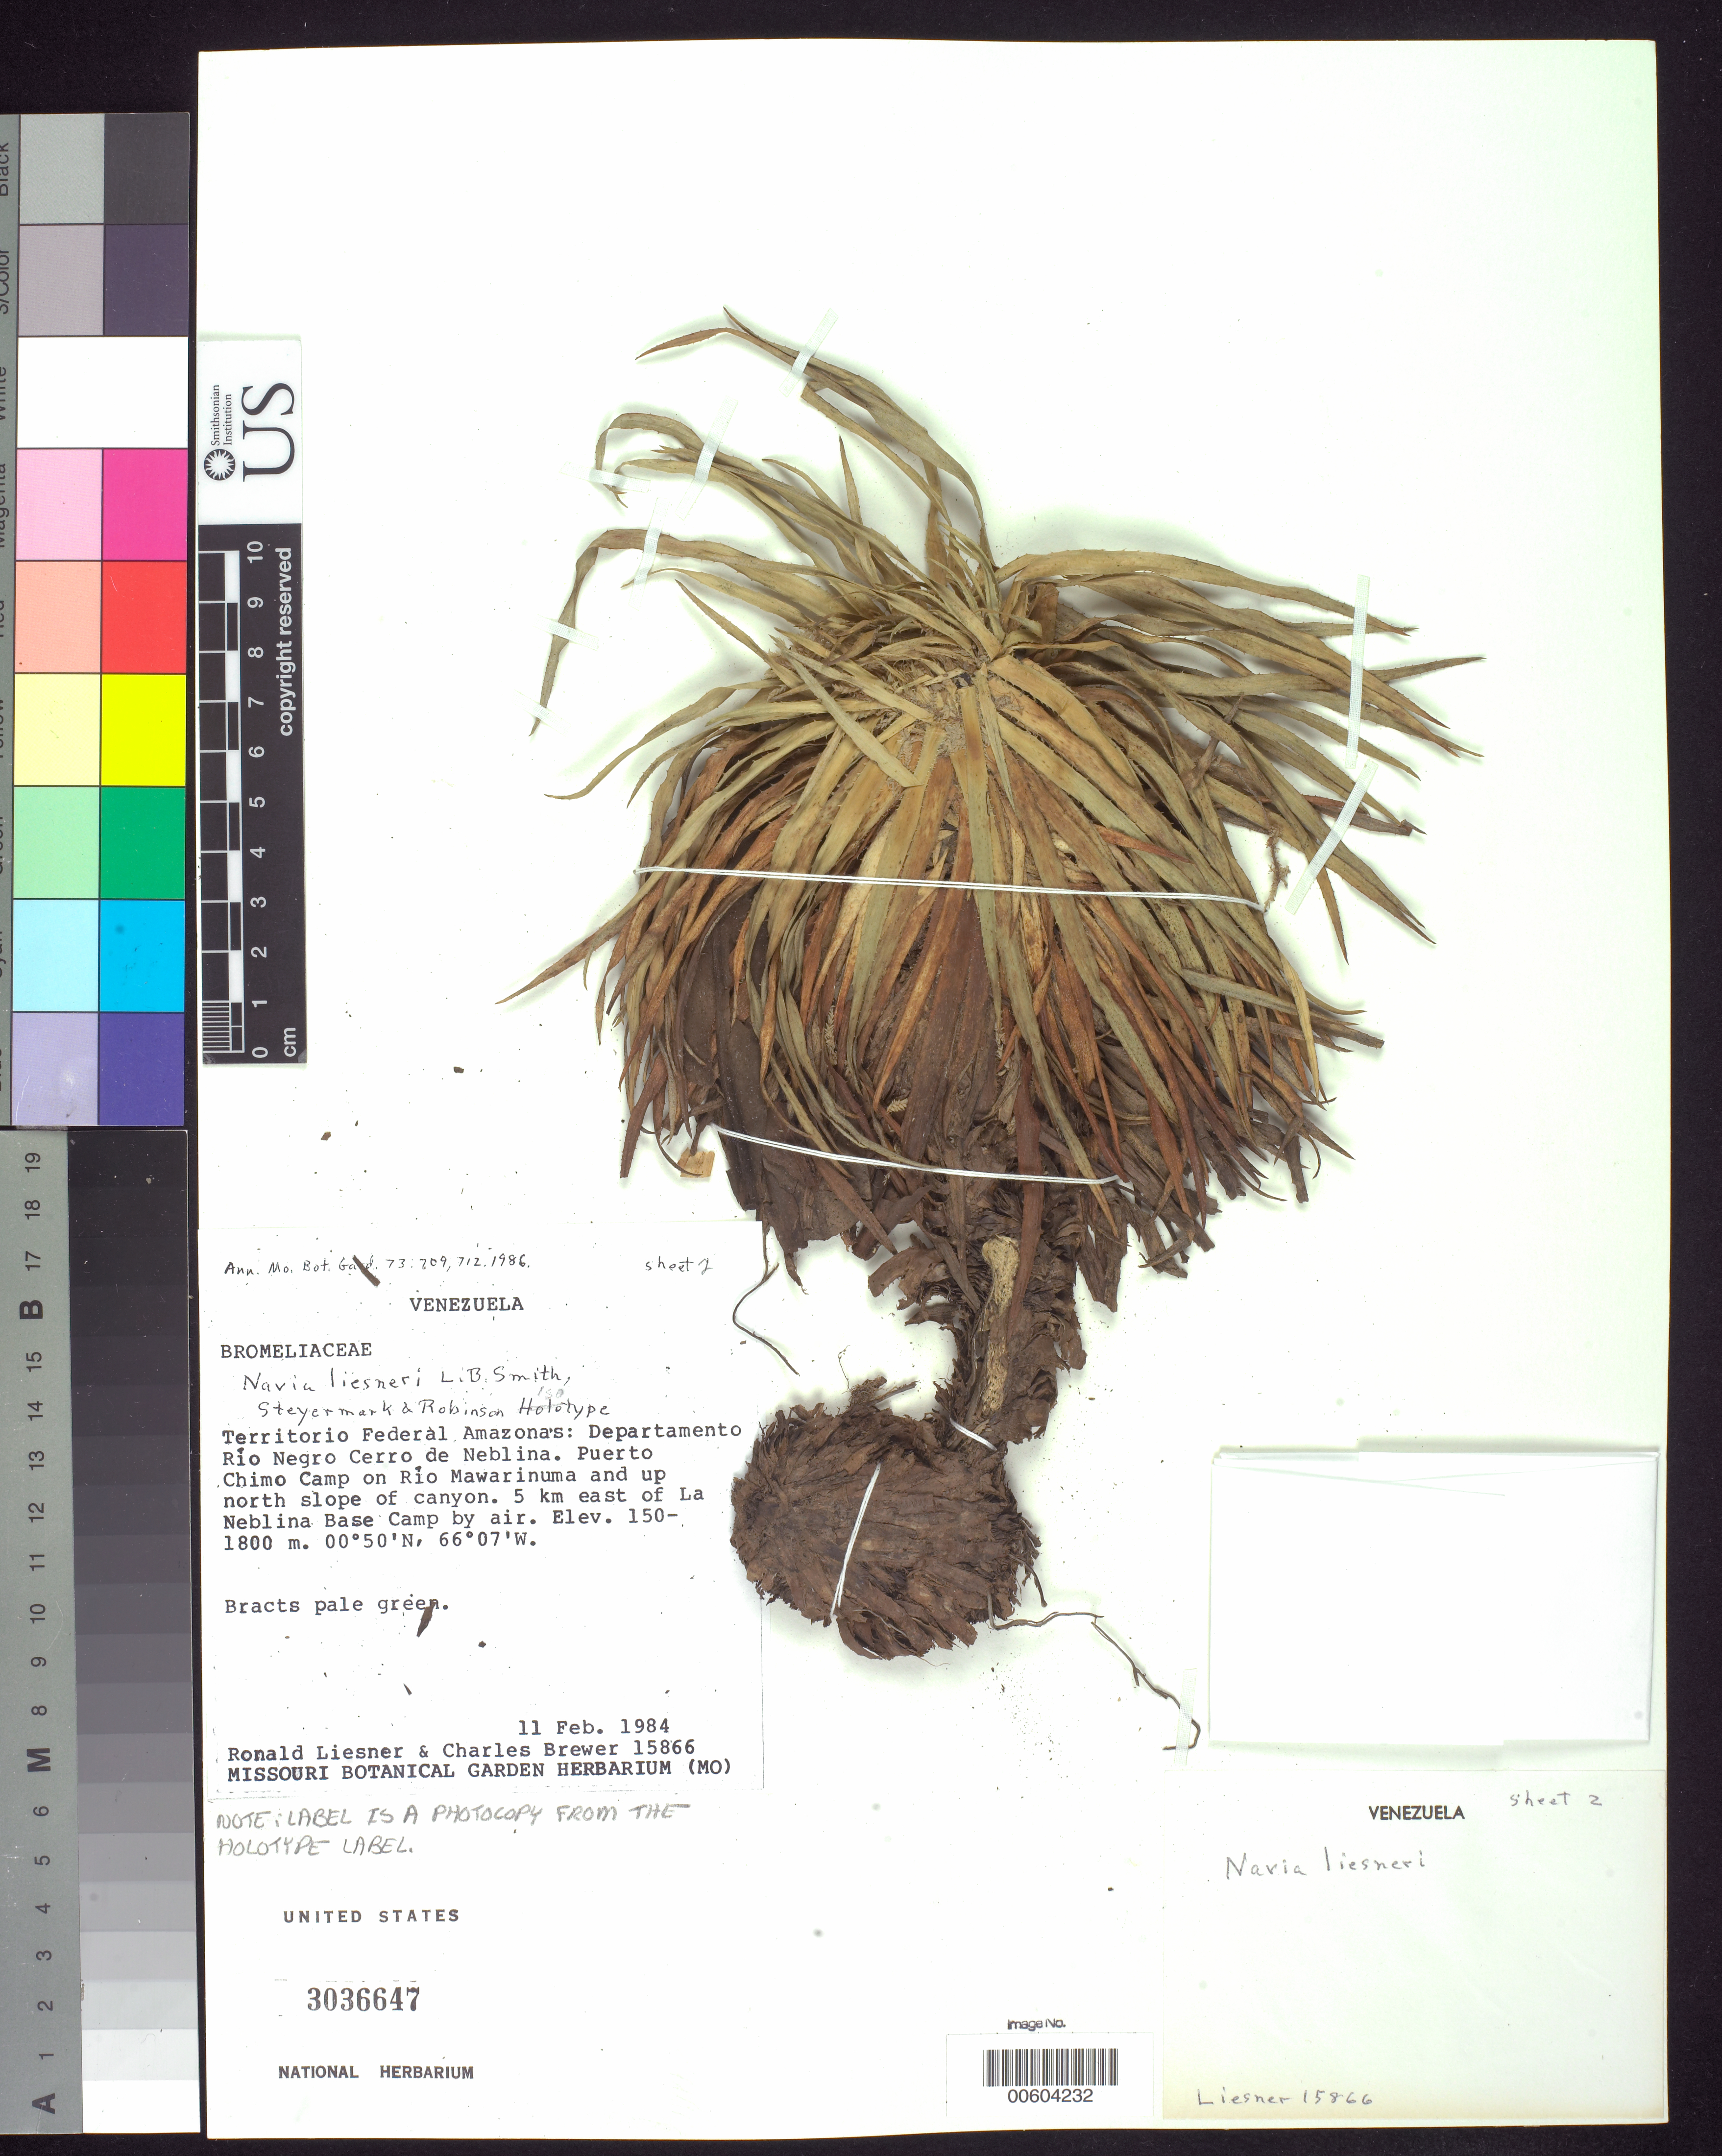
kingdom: Plantae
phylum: Tracheophyta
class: Liliopsida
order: Poales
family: Bromeliaceae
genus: Navia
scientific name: Navia liesneri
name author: L.B. Sm. et al.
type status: Holotype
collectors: R. L. Liesner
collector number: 15866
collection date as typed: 11 Feb 1984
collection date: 1984-02-11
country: Venezuela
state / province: Amazonas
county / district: Rio Negro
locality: Cerro de Neblina, Puerto Chimo camp on Rio Mawarinuma, 5 km E of.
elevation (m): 150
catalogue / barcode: US 3036647